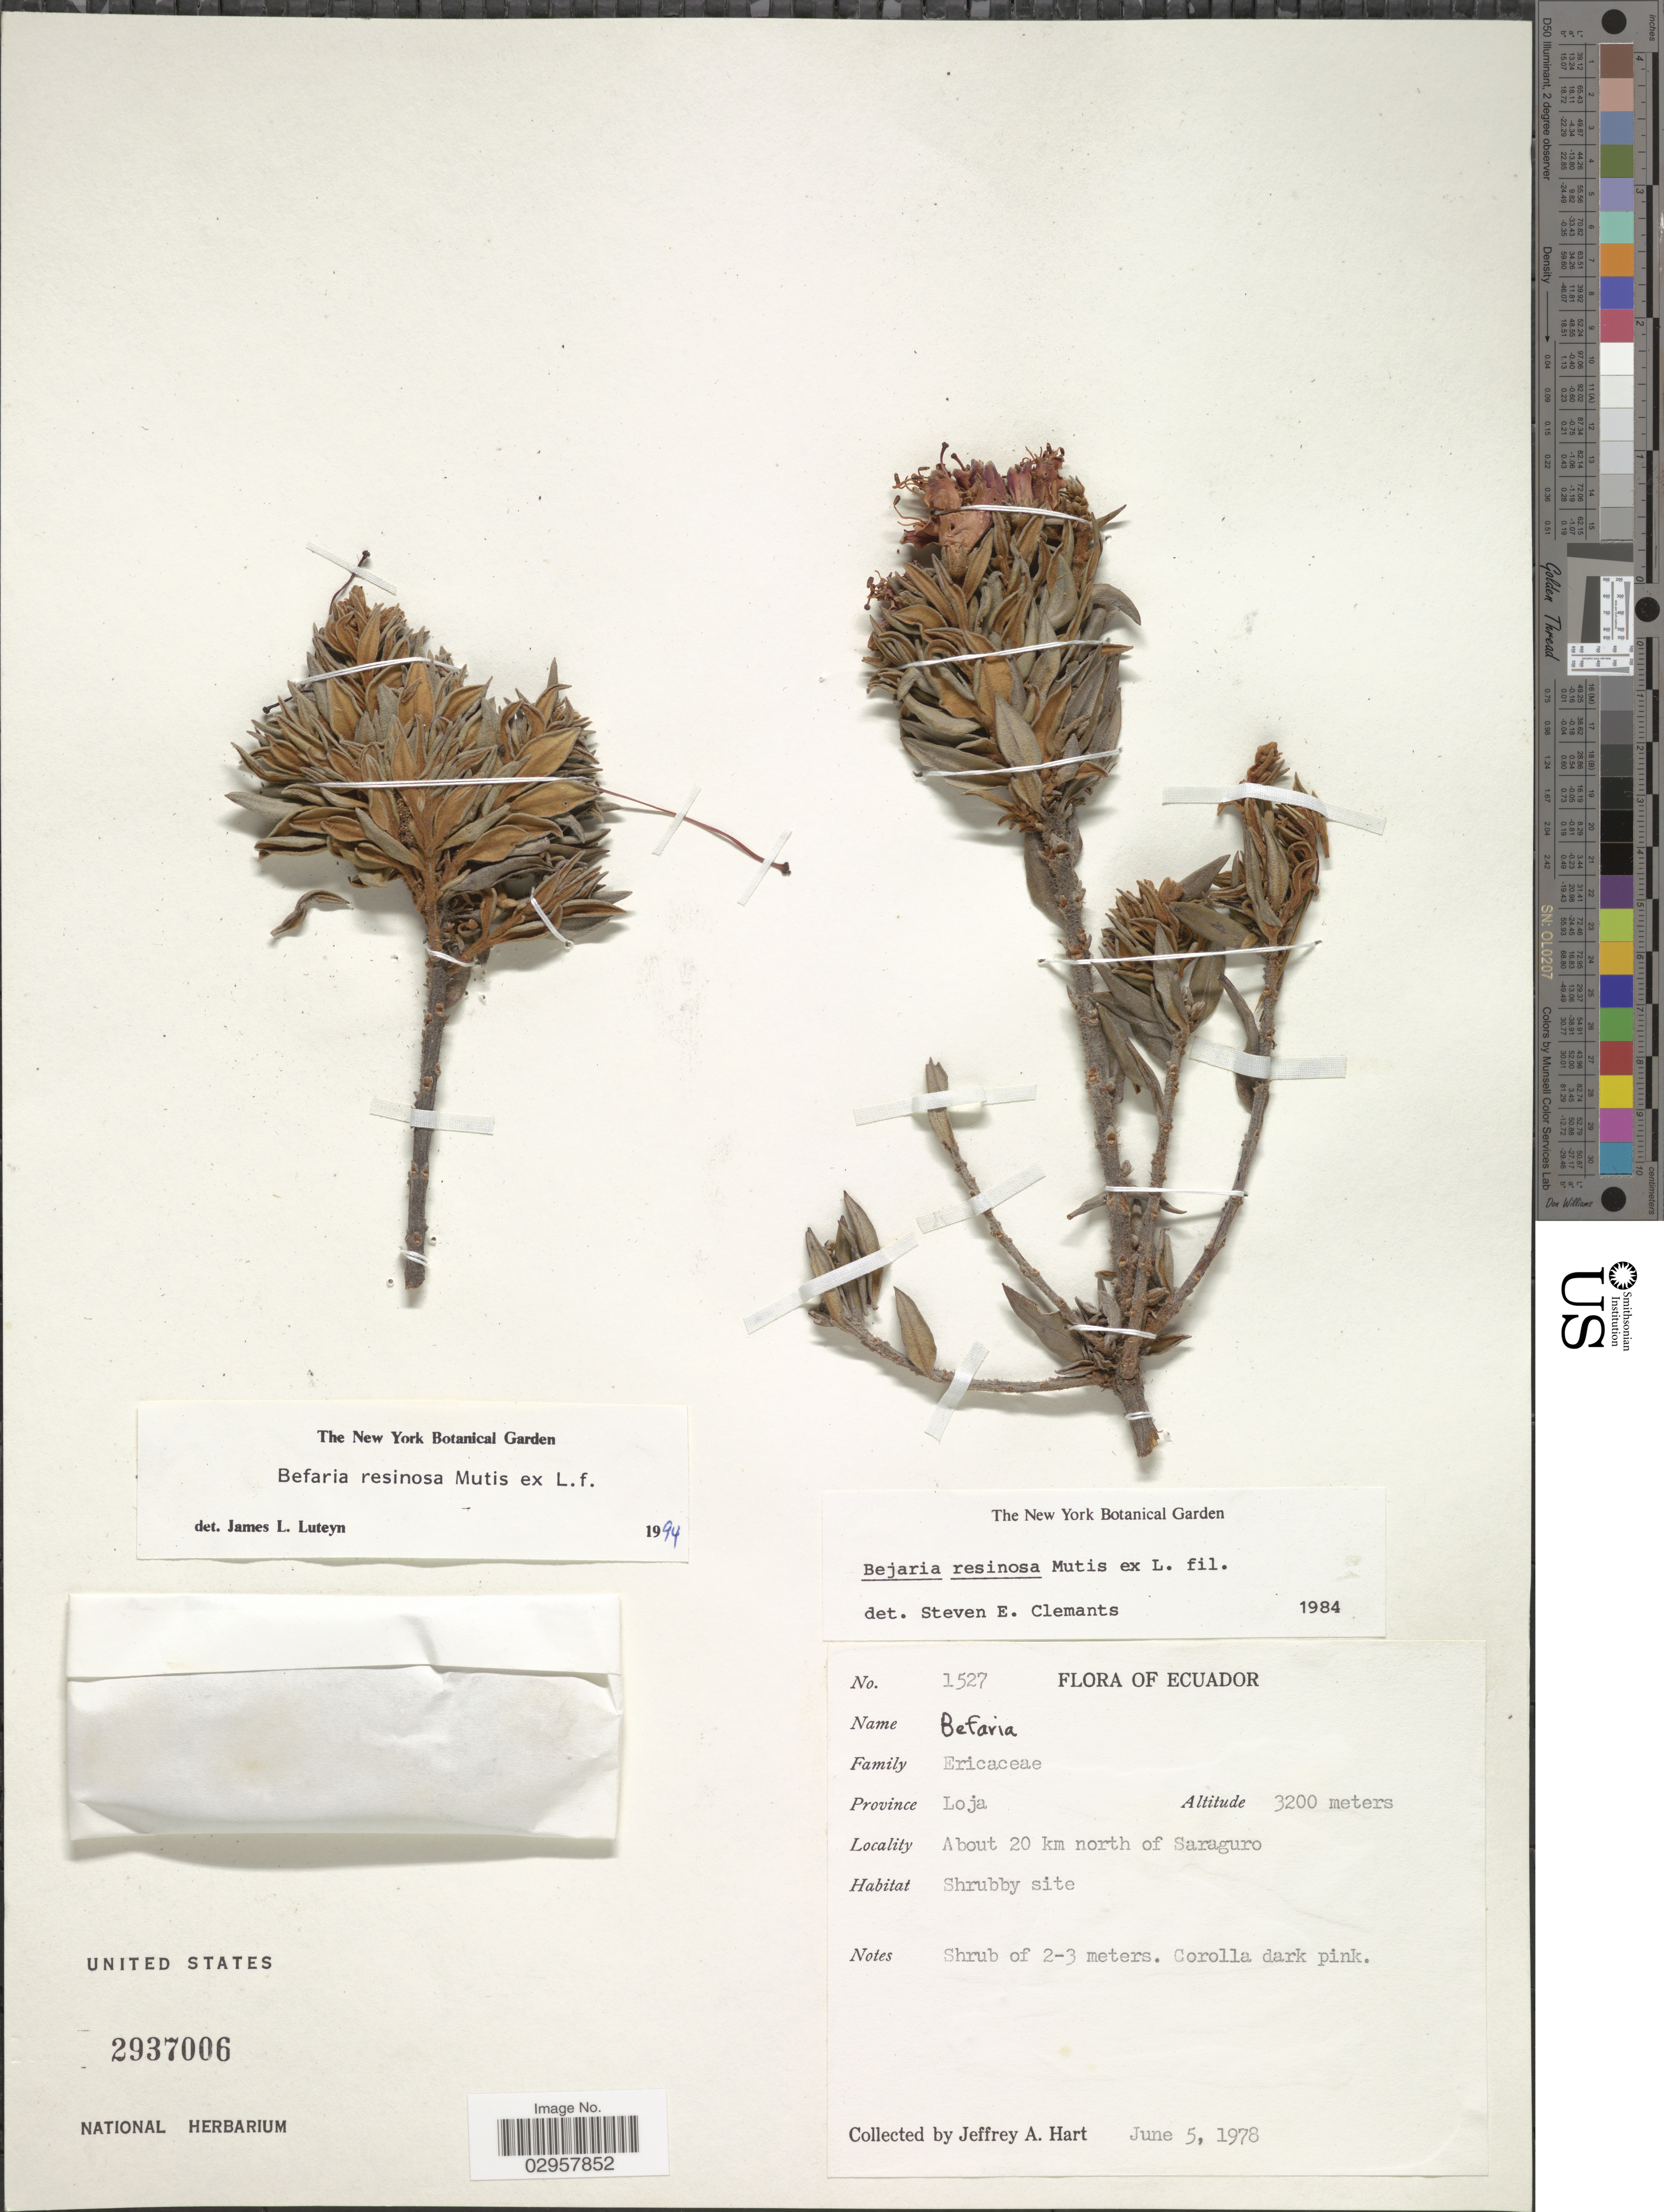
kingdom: Plantae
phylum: Tracheophyta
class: Magnoliopsida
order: Ericales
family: Ericaceae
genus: Befaria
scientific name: Befaria resinosa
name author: Mutis ex L. f.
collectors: J. A. Hart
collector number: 1527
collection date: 1978-06-05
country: Ecuador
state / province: Loja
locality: About 20 km north of Saraguro.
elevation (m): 3200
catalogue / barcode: US 2937006